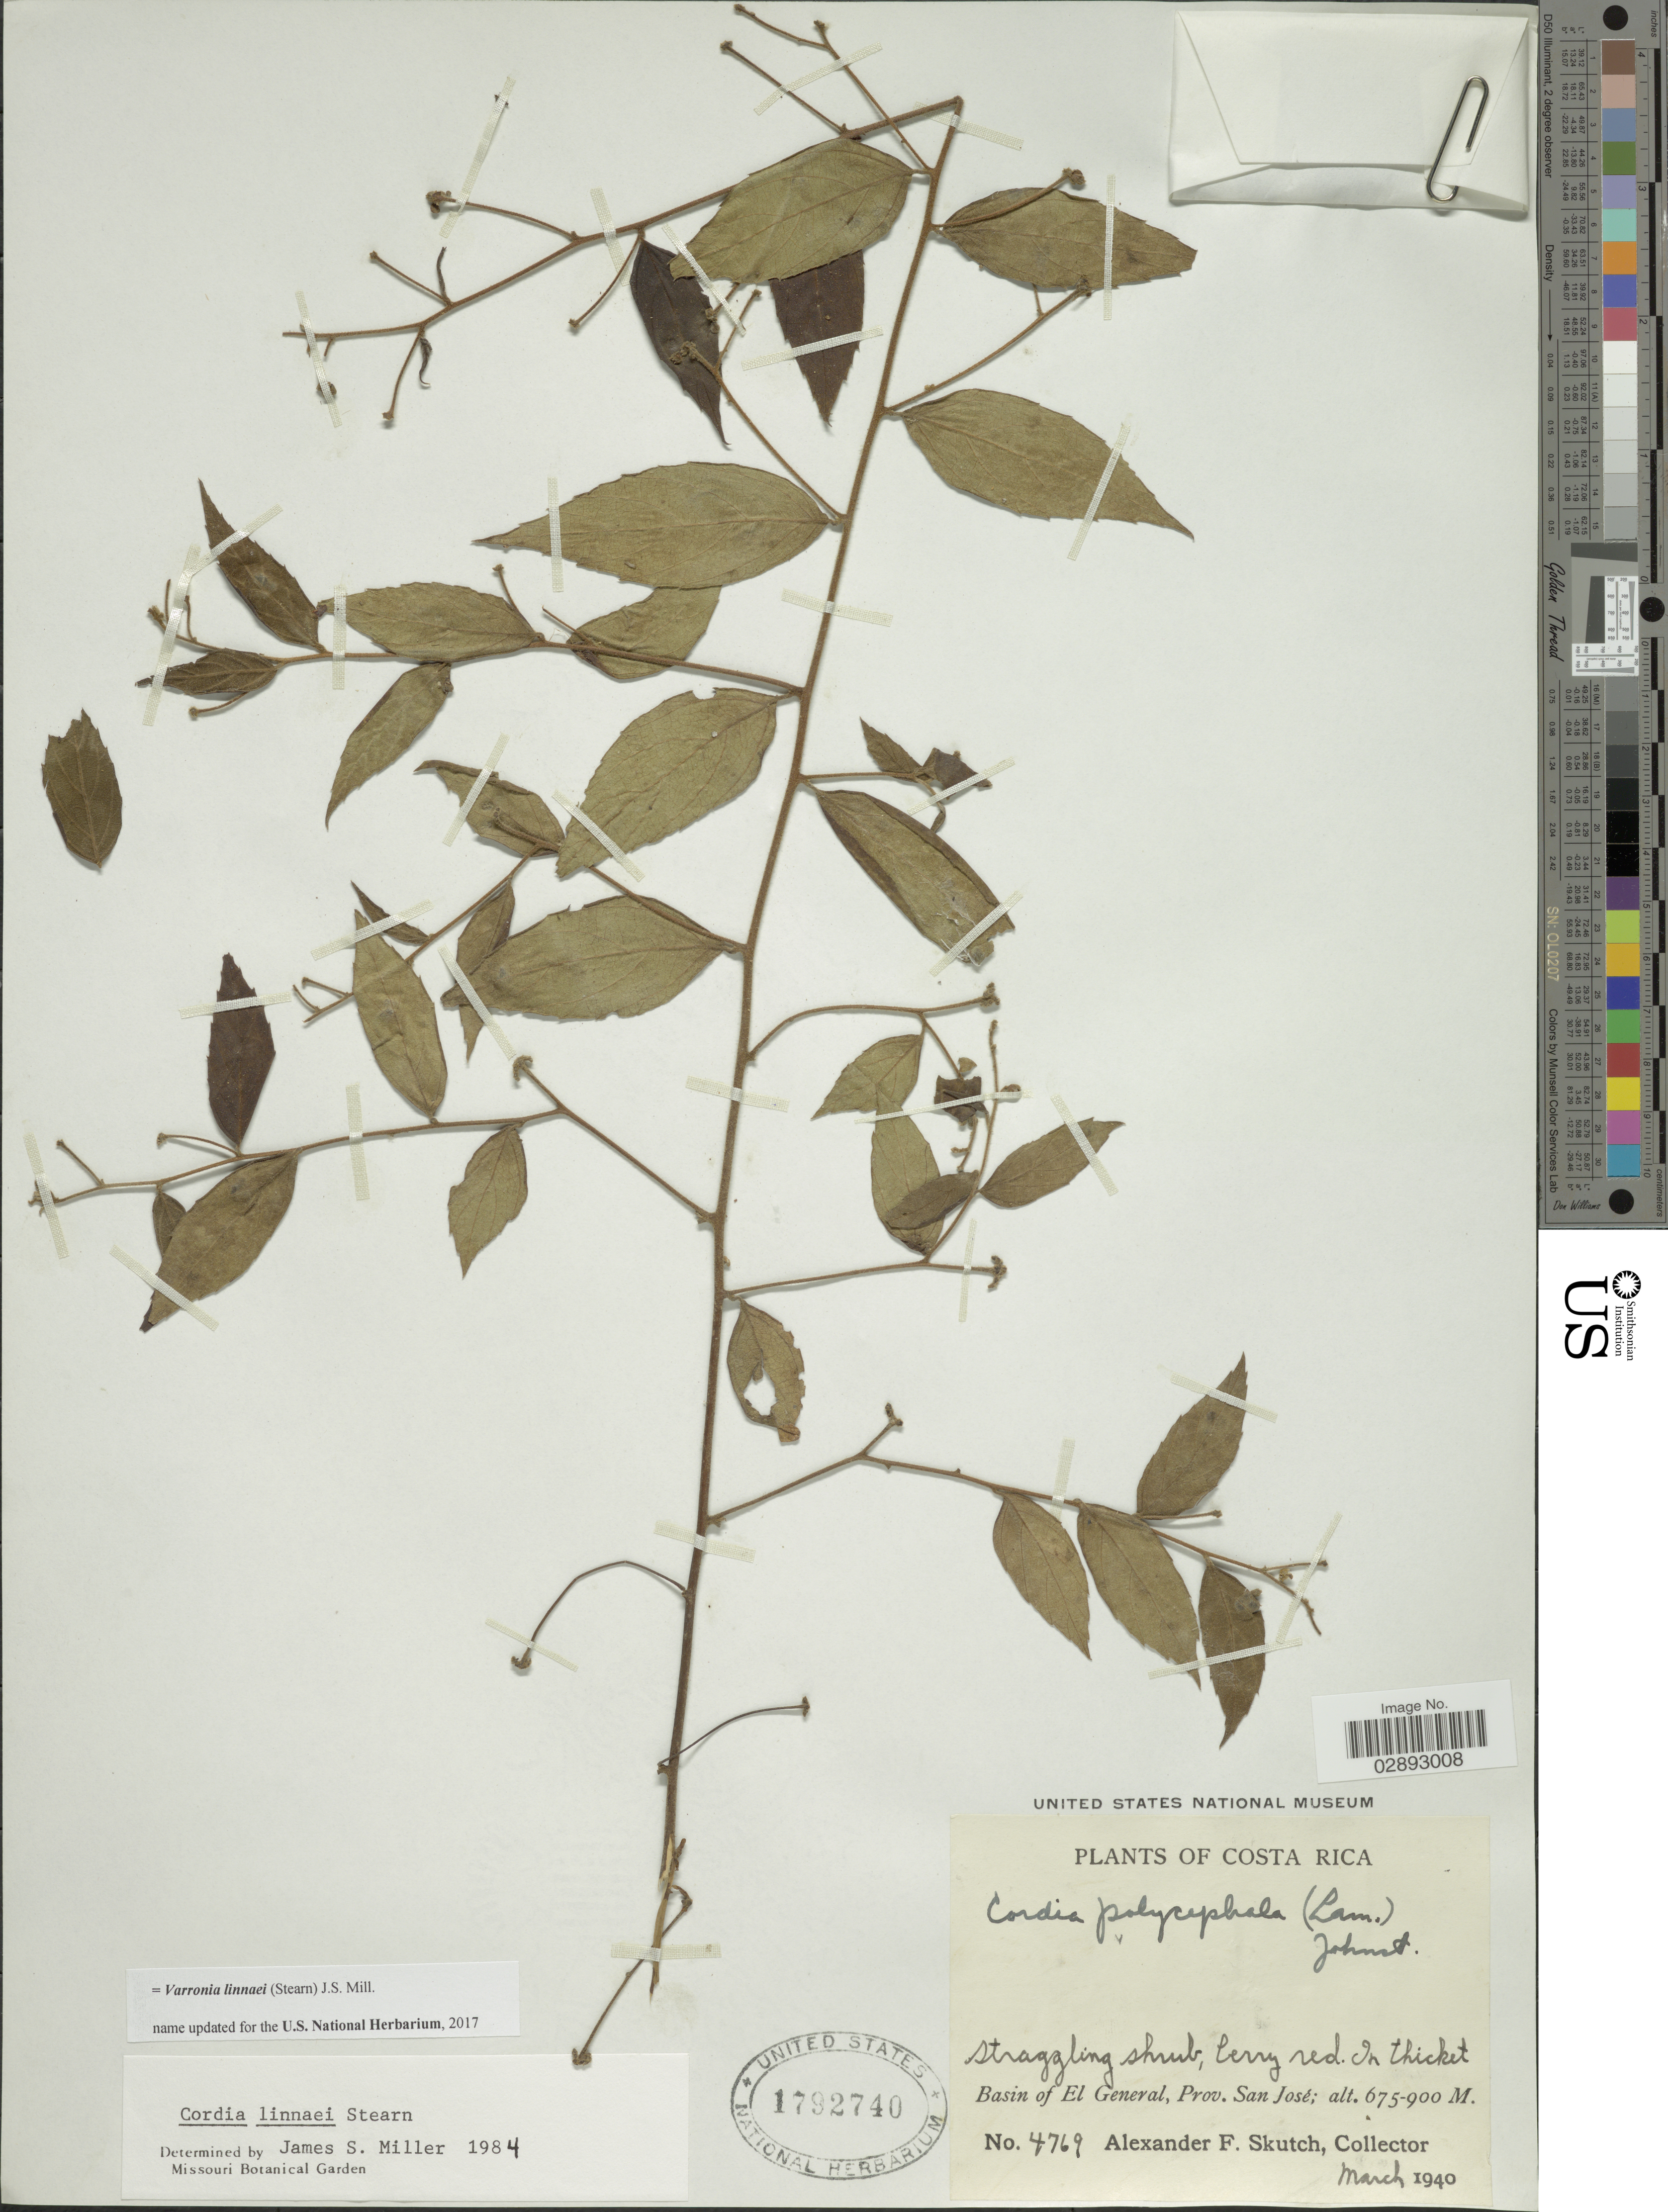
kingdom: Plantae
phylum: Tracheophyta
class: Magnoliopsida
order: Boraginales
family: Cordiaceae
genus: Varronia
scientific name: Varronia linnaei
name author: (Stearn) J.S. Mill.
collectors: A. F. Skutch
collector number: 4769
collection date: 1940-03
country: Costa Rica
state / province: San José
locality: Basin of El General, Prov. San José.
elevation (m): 675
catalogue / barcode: US 1792740